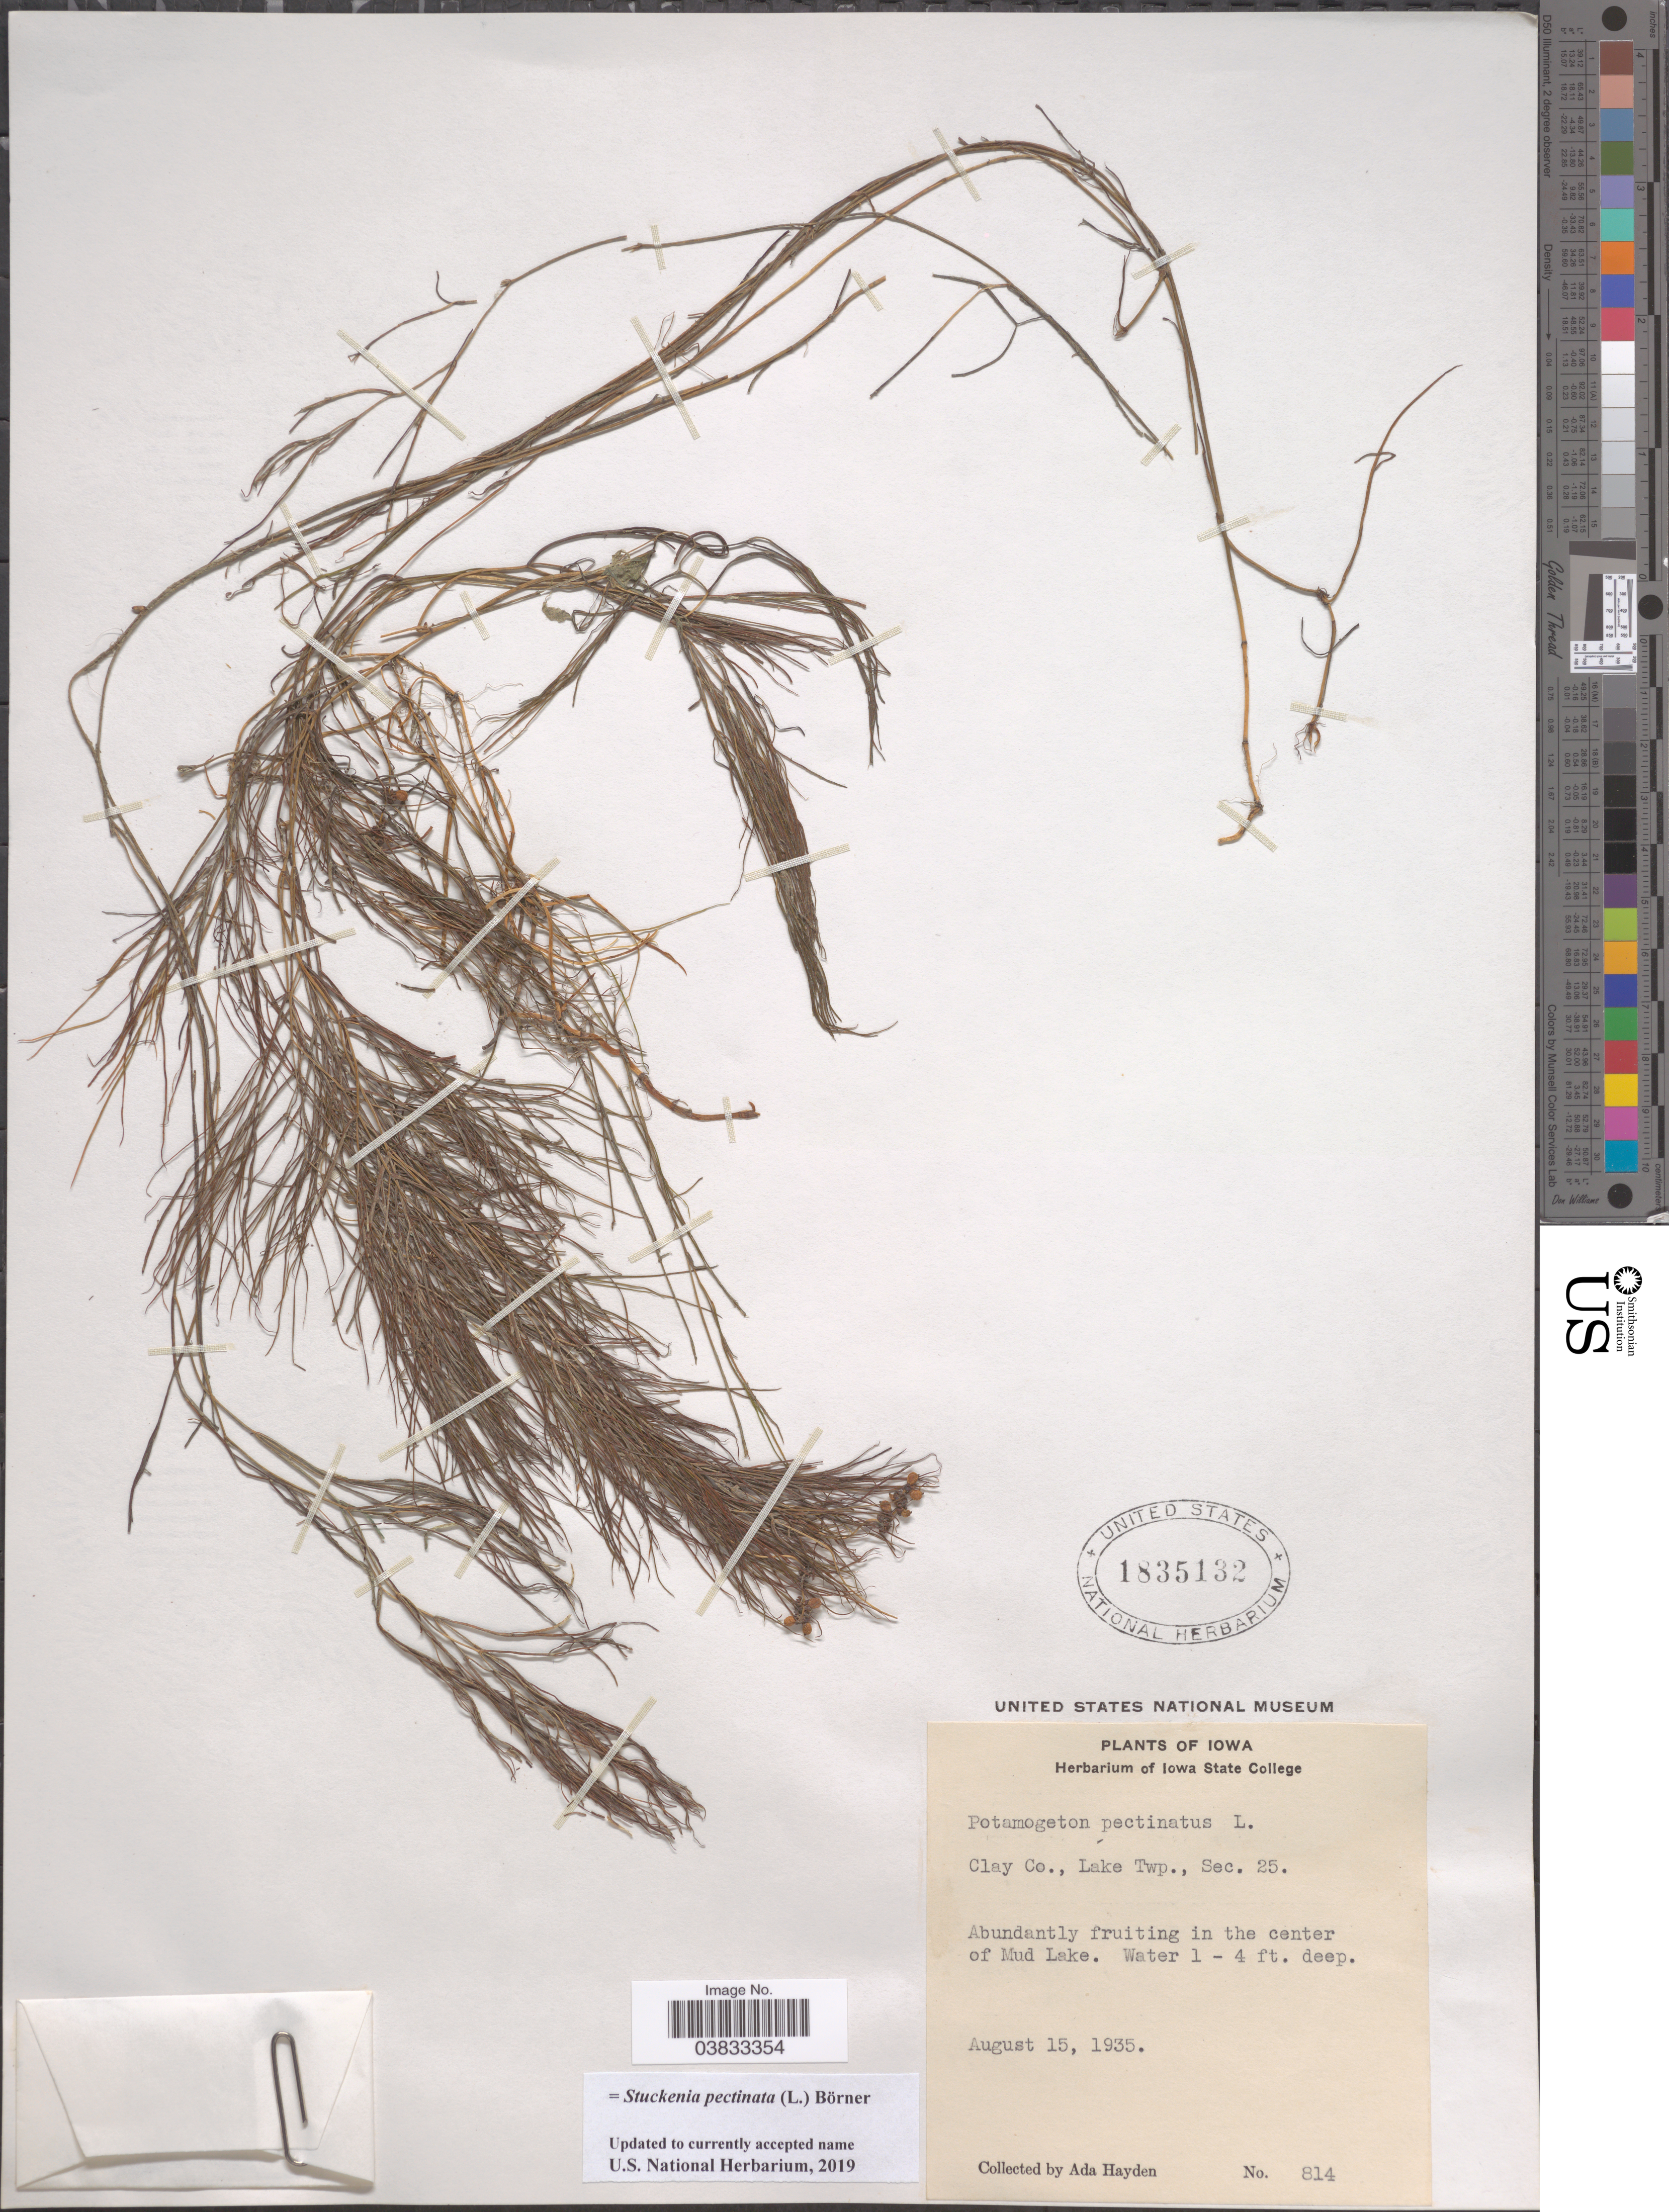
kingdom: Plantae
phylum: Tracheophyta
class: Liliopsida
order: Alismatales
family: Potamogetonaceae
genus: Stuckenia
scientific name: Stuckenia pectinata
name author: (L.) Börner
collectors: Ada Hayden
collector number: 814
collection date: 1935-08-15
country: United States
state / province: Iowa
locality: Clay Co., Lake Twp., Sec. 25. In the center of Mud Lake.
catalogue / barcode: US 1835132